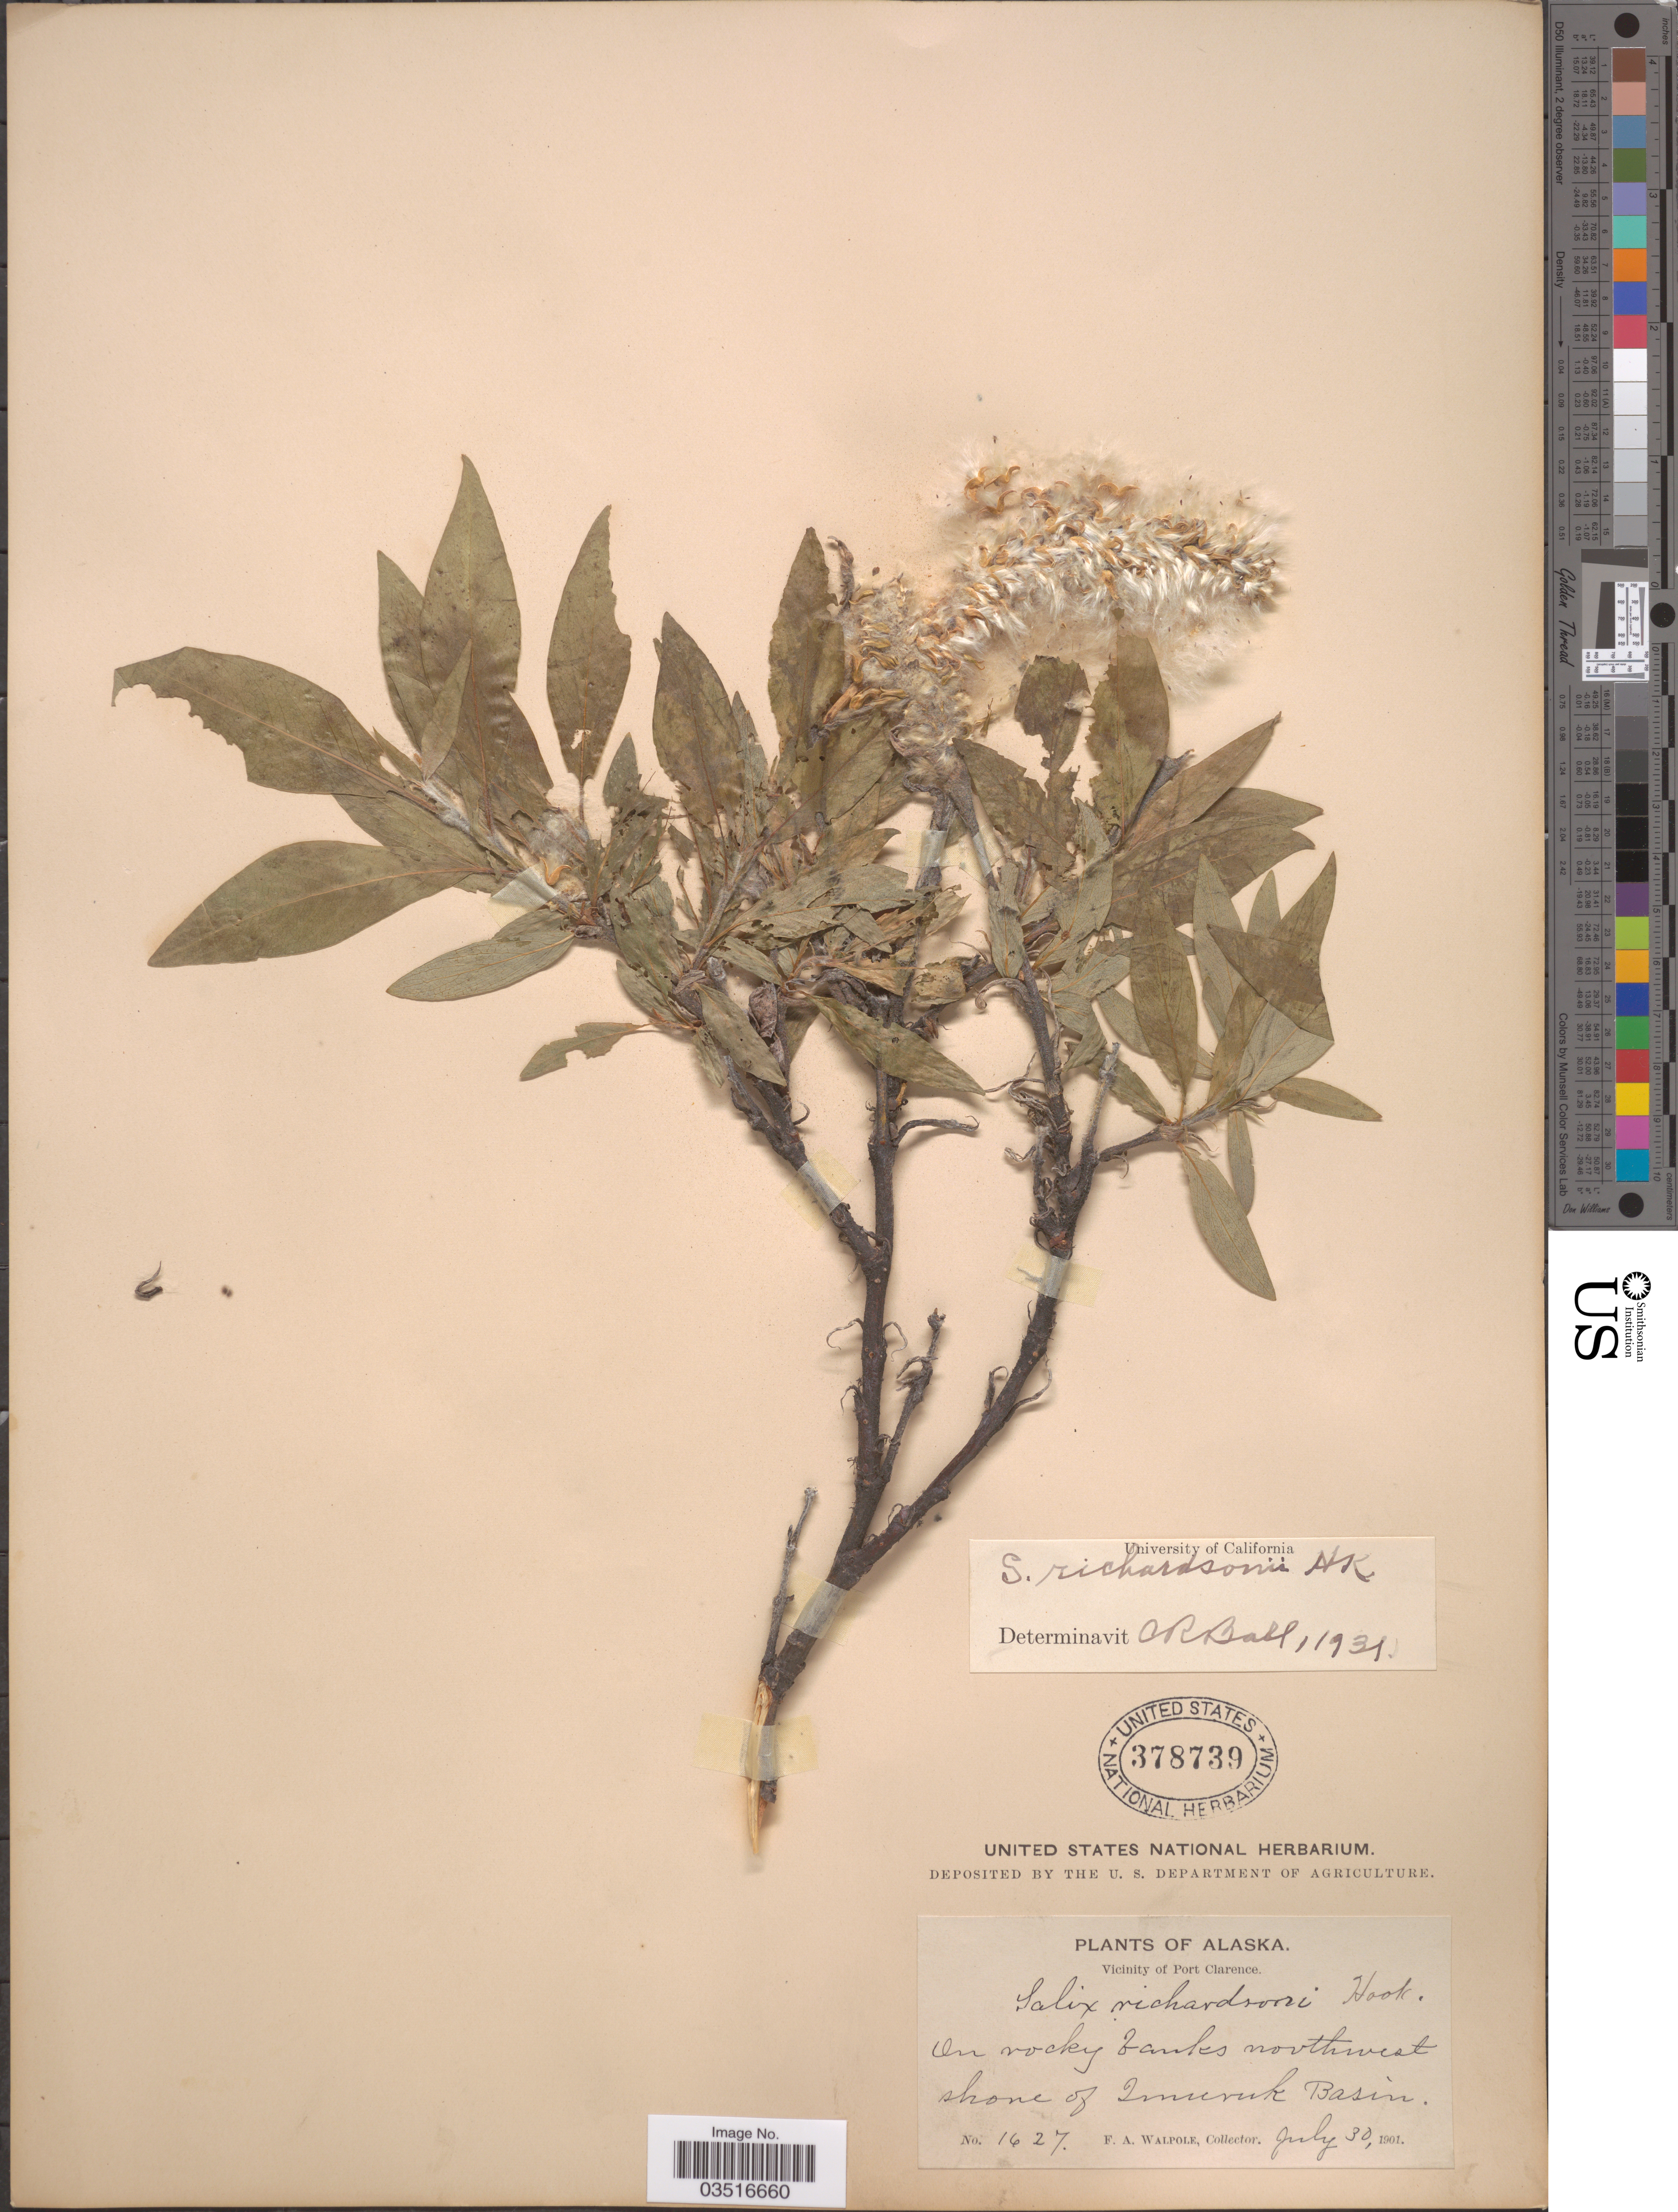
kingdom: Plantae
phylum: Tracheophyta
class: Magnoliopsida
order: Malpighiales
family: Salicaceae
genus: Salix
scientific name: Salix richardsonii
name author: Hook.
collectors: F. Walpole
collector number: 1627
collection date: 1901-07-30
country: United States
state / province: Alaska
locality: Vicinity of Port Clarence. Rocky banks northwest shore of Imuruk Basin.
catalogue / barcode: US 378739